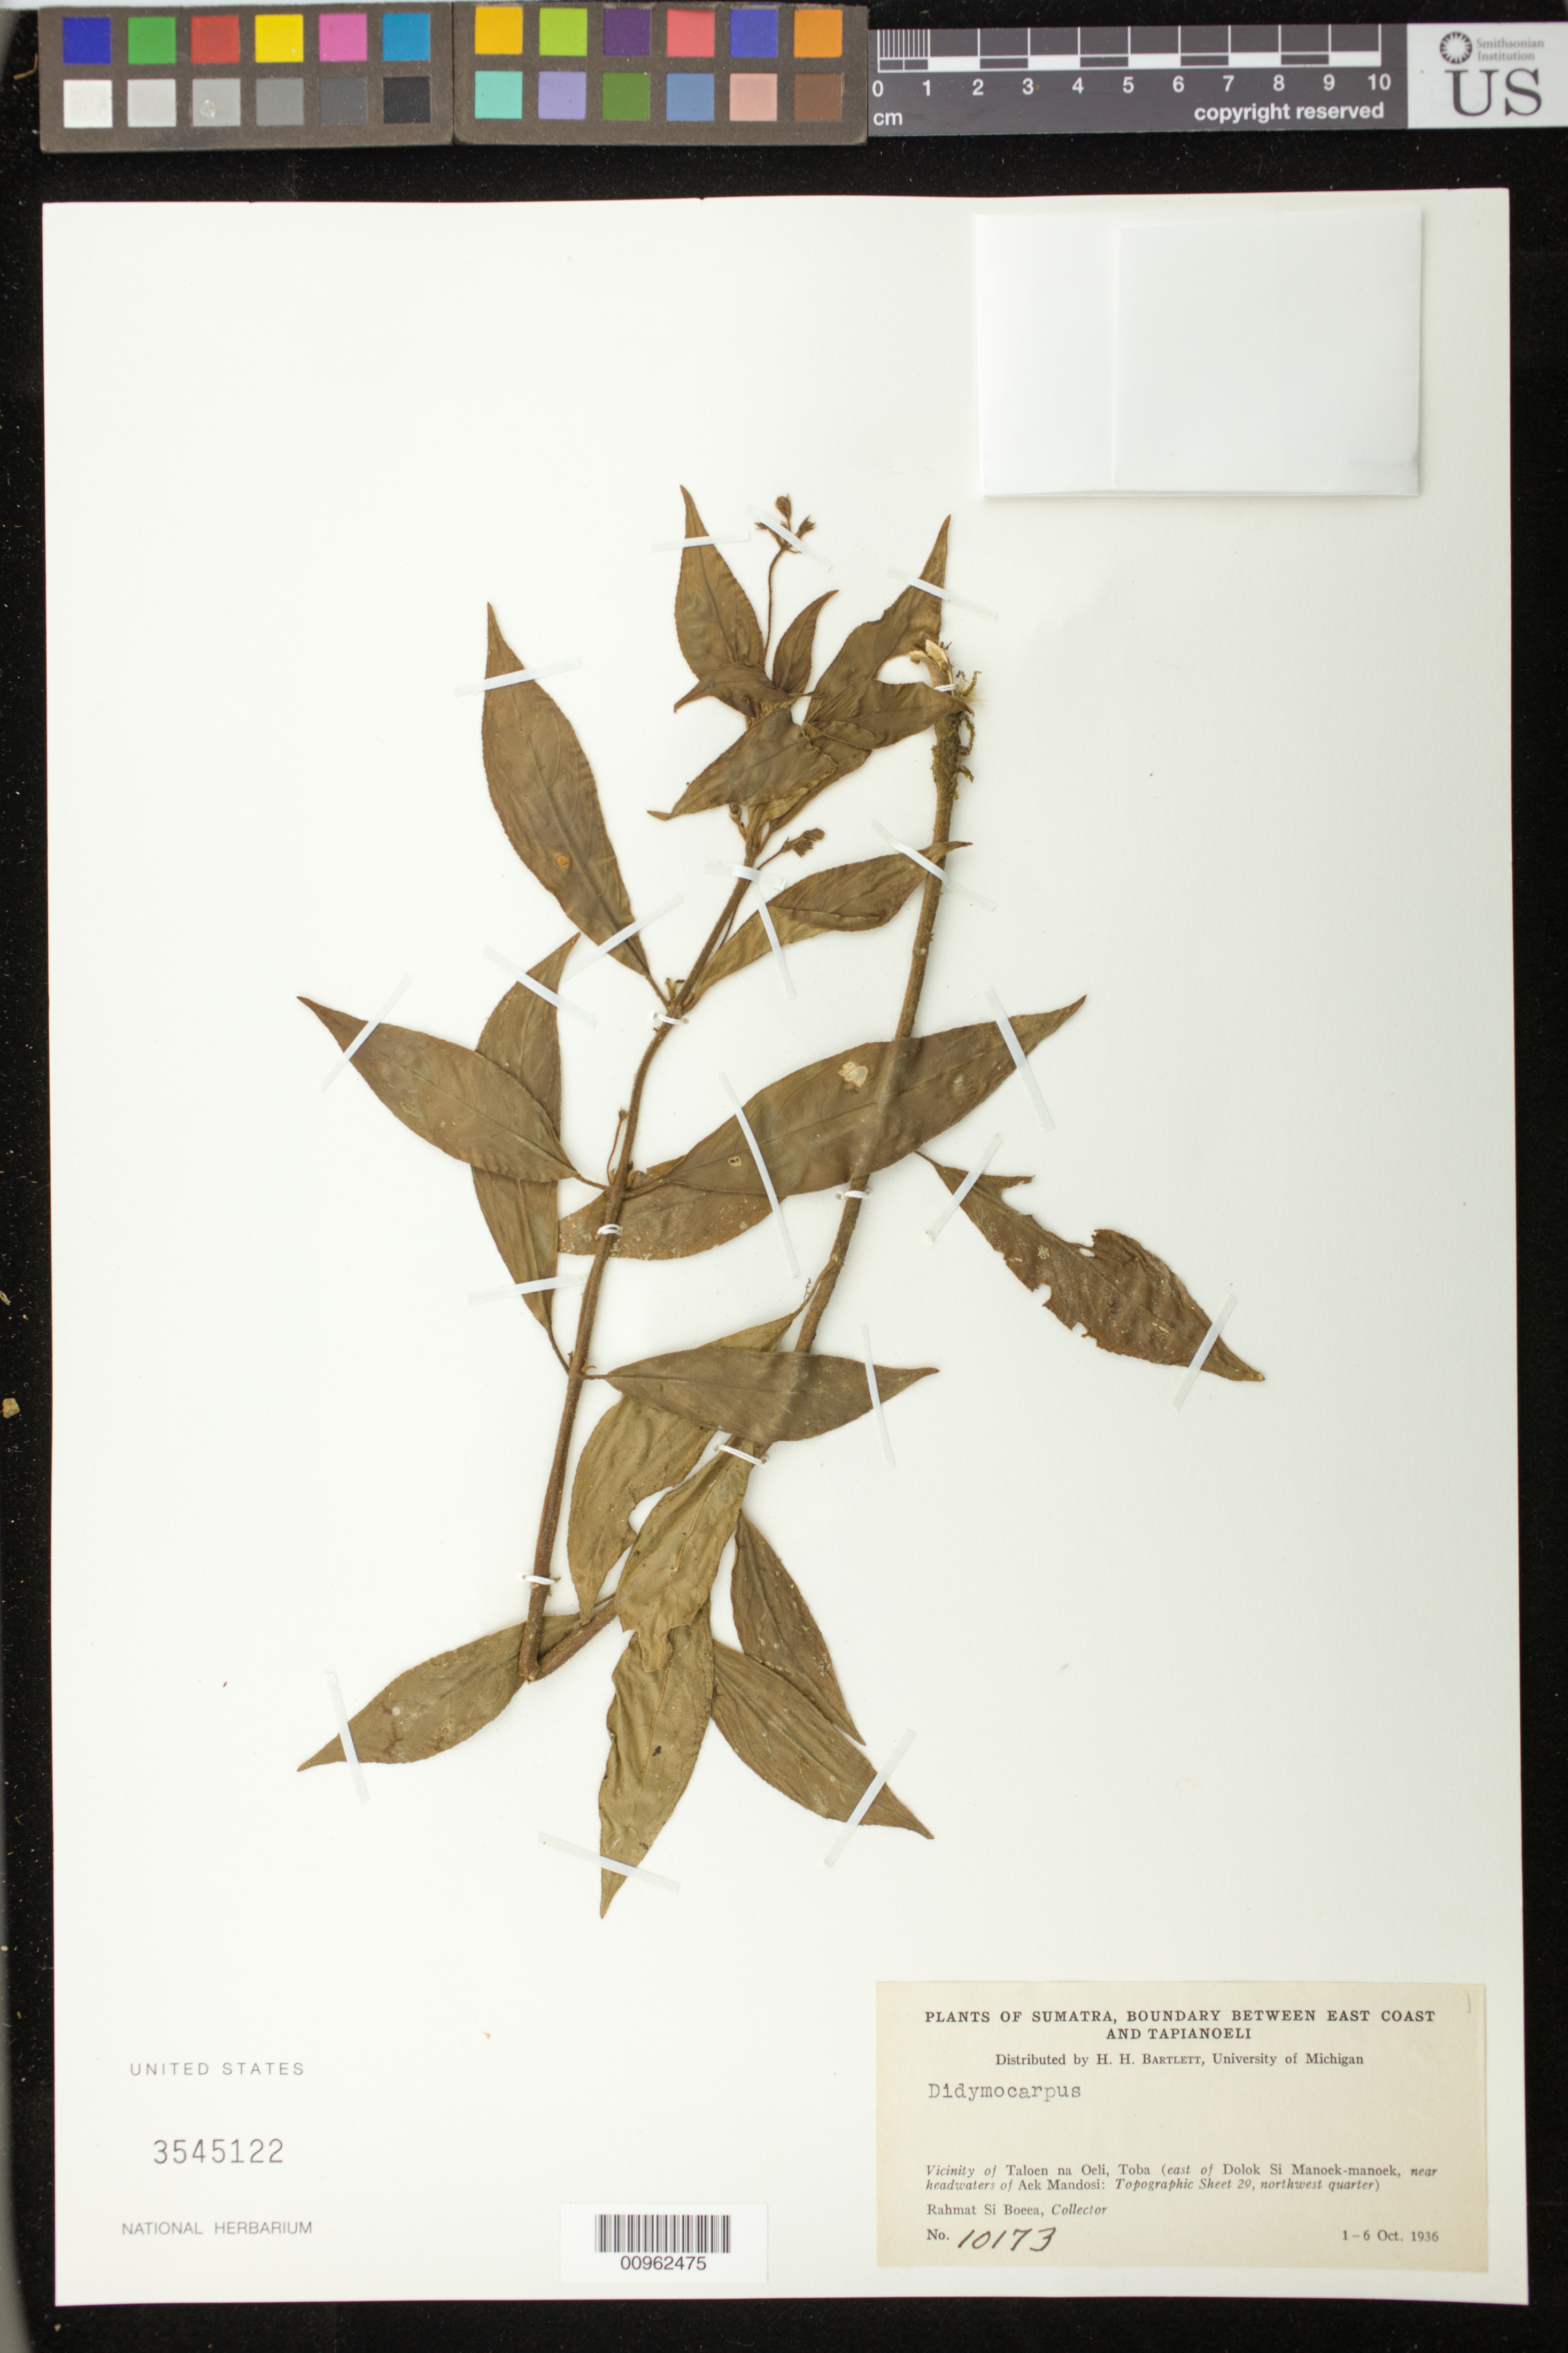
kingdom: Plantae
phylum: Tracheophyta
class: Magnoliopsida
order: Lamiales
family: Gesneriaceae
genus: Didymocarpus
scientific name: Didymocarpus sp.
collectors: Rahmat Si Boeea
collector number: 10173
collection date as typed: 1-6 Oct 1936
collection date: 1936-10-01/1936-10-06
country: Indonesia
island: Sumatra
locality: Sumatra, boundary between east coast and Tapianoeli. Vicinity of Taloen na Oeli, Toba (east of Dolok Si Manoek-manoek, near headwaters of Aek Mandosi: topographic sheet 29, northwest quarter)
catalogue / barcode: US 3545122